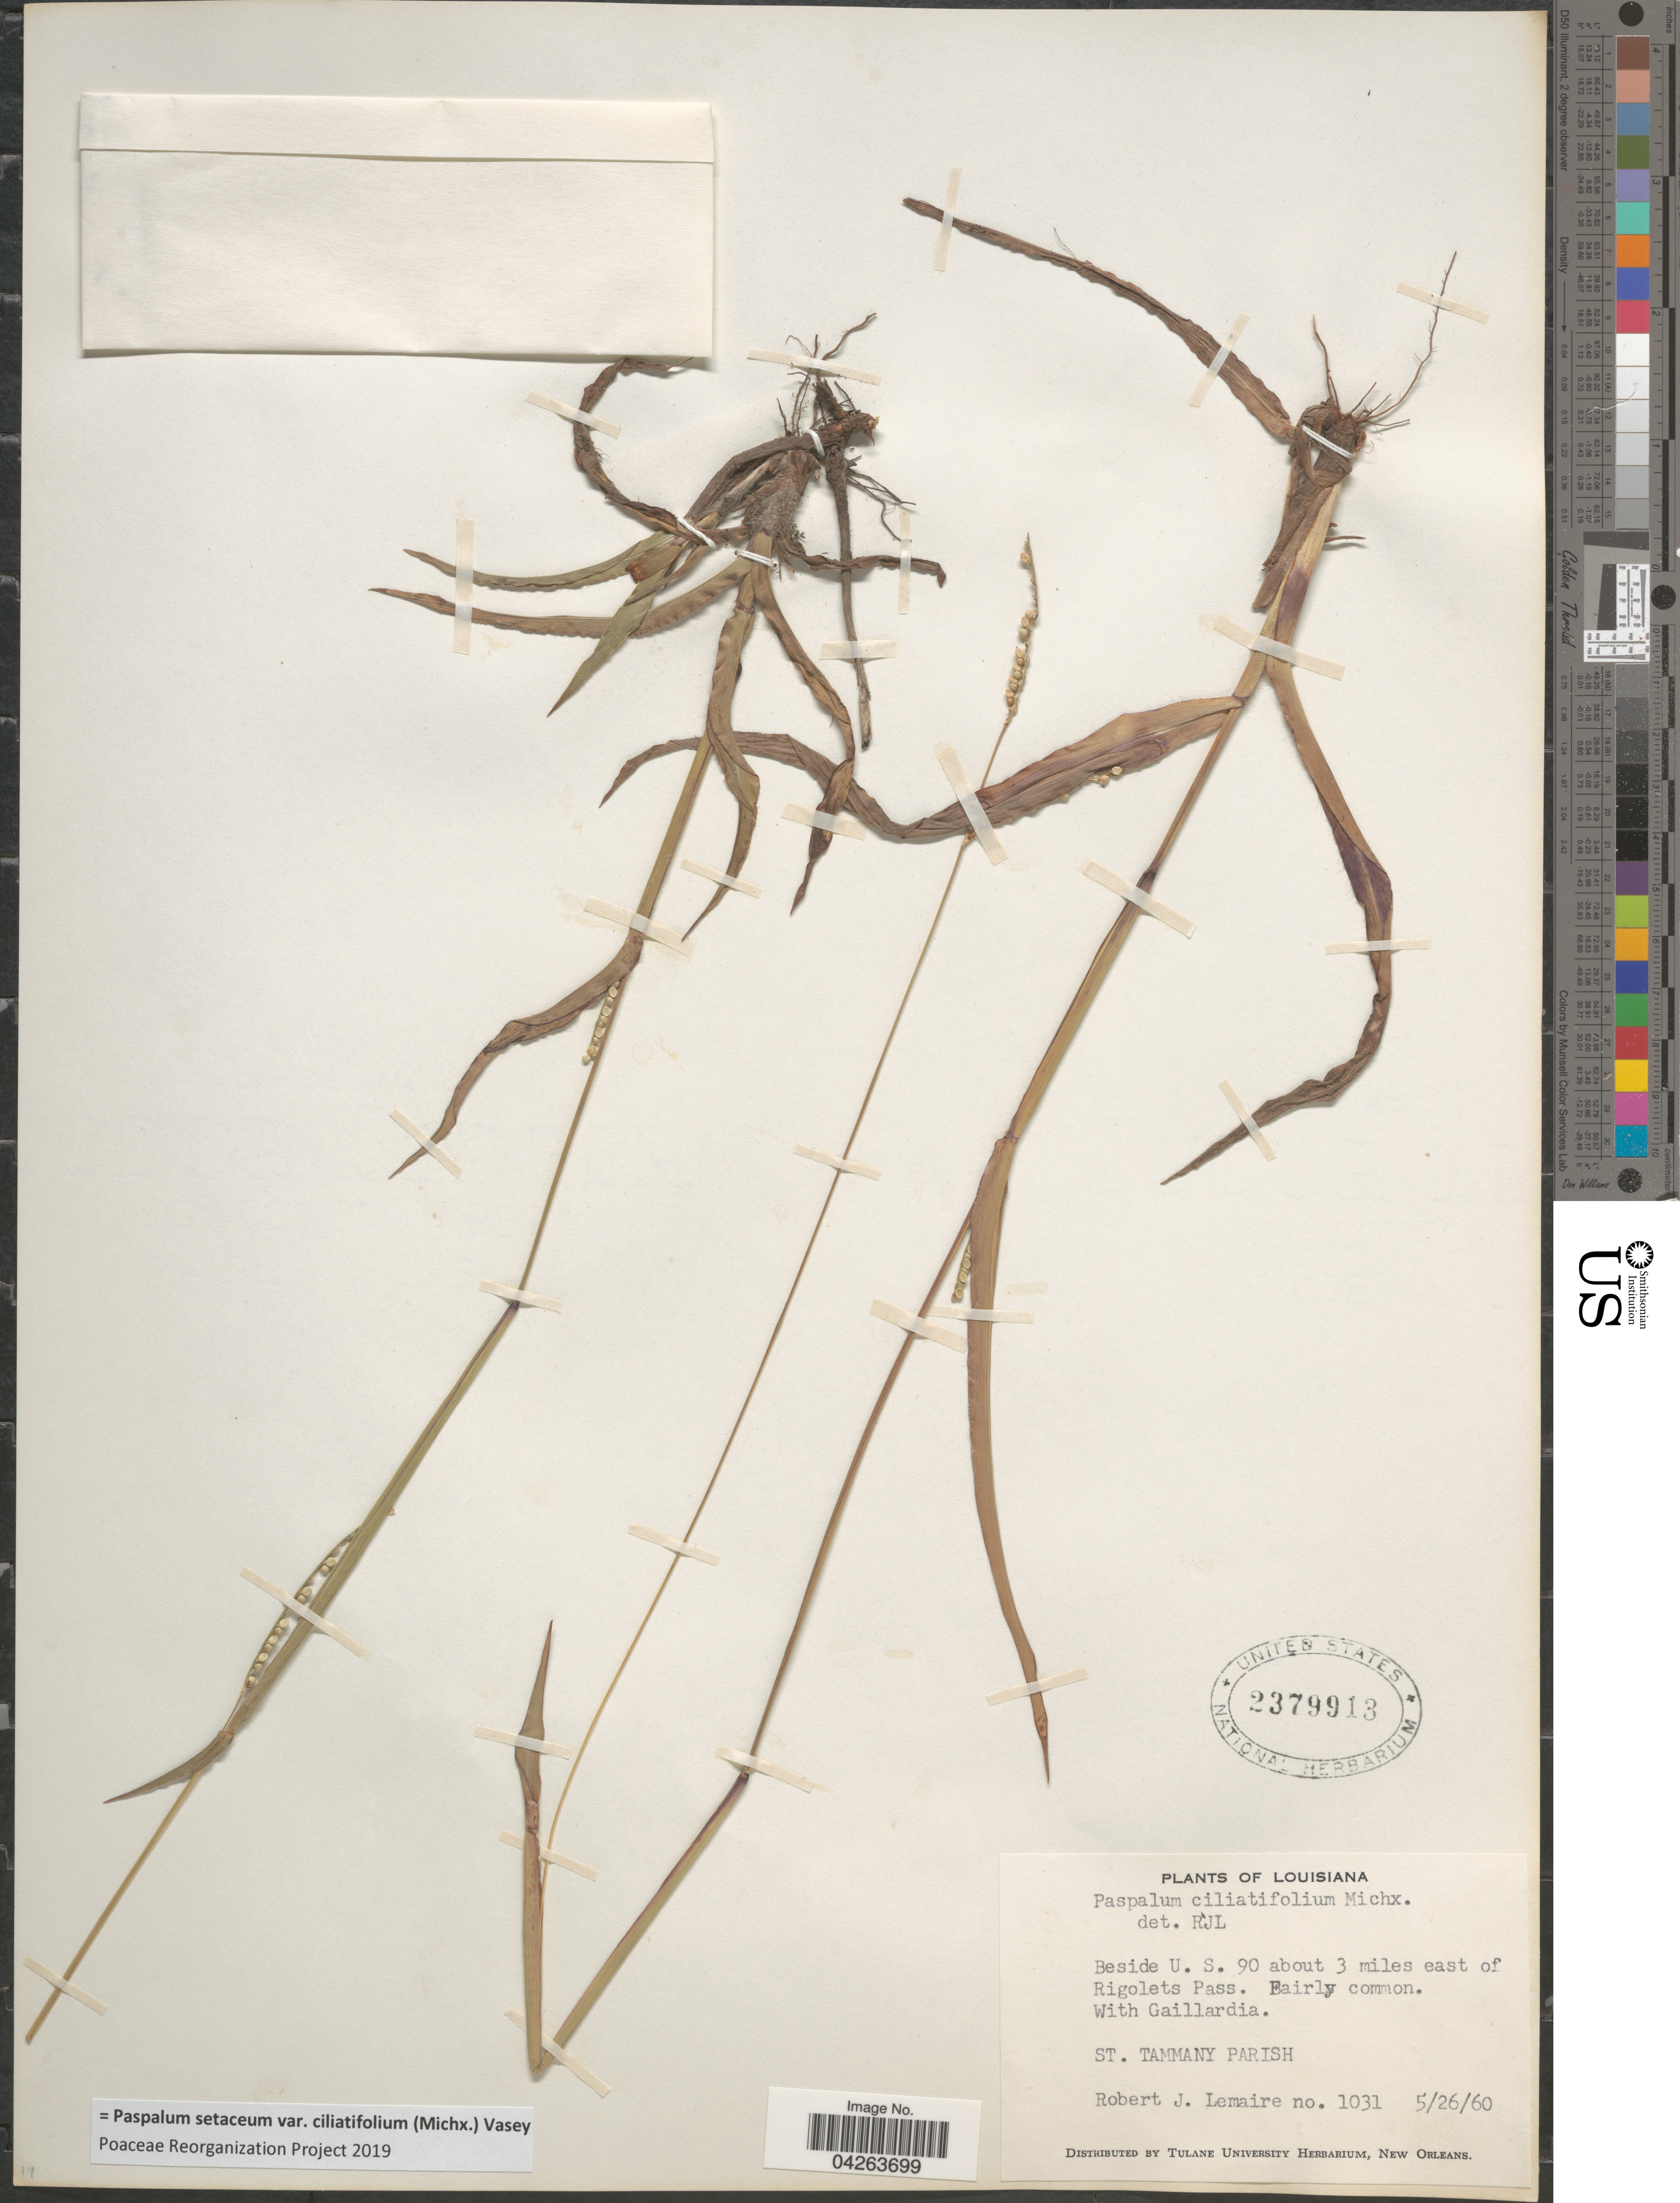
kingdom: Plantae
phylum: Tracheophyta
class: Liliopsida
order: Poales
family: Poaceae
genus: Paspalum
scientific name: Paspalum setaceum var. ciliatifolium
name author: (Michx.) Vasey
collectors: R. J. Lemaire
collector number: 1031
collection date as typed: Transcribed d/m/y: 26/5/60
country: United States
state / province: Louisiana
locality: Beside U. S. 90 about 3 miles east of Rigolets Pass. St. Tammany Parish.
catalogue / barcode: US 2379913